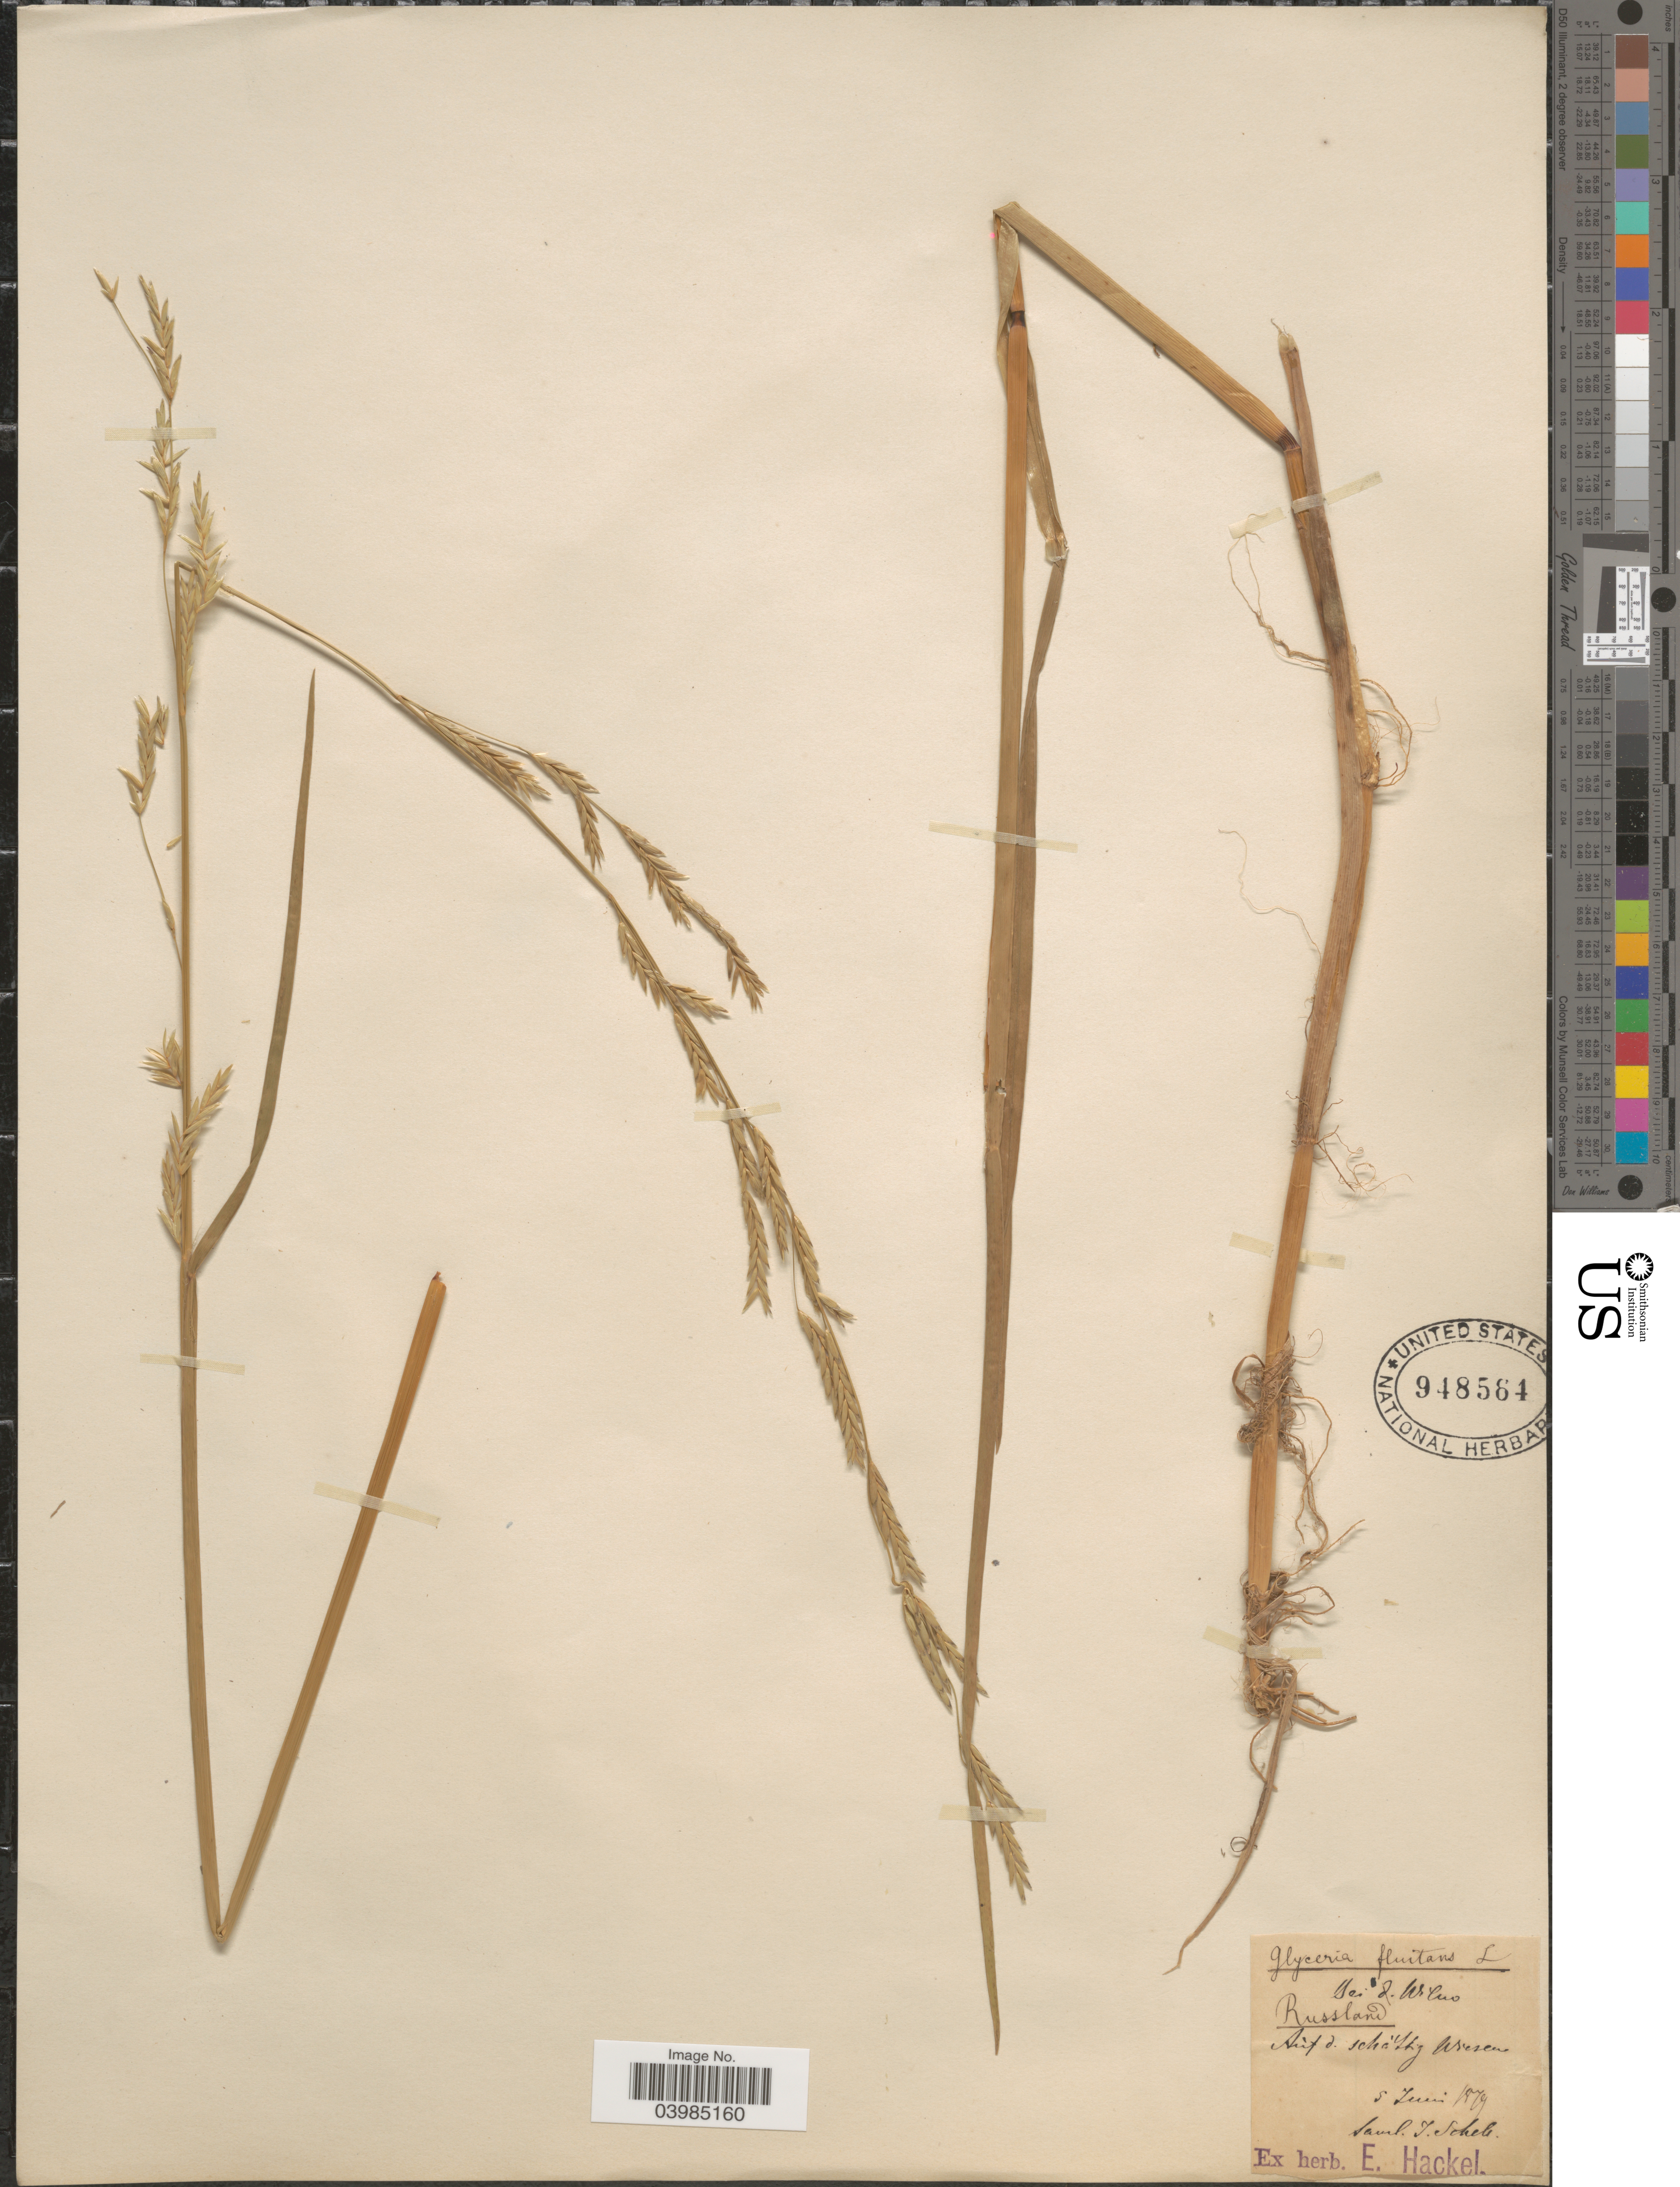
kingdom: Plantae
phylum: Tracheophyta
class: Liliopsida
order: Poales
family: Poaceae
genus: Glyceria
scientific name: Glyceria fluitans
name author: (L.) R. Br.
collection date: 1879-06-05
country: Lithuania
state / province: Vilnius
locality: Russland. Auf schatlig Wiesen. Bei Wilno.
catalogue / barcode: US 948564